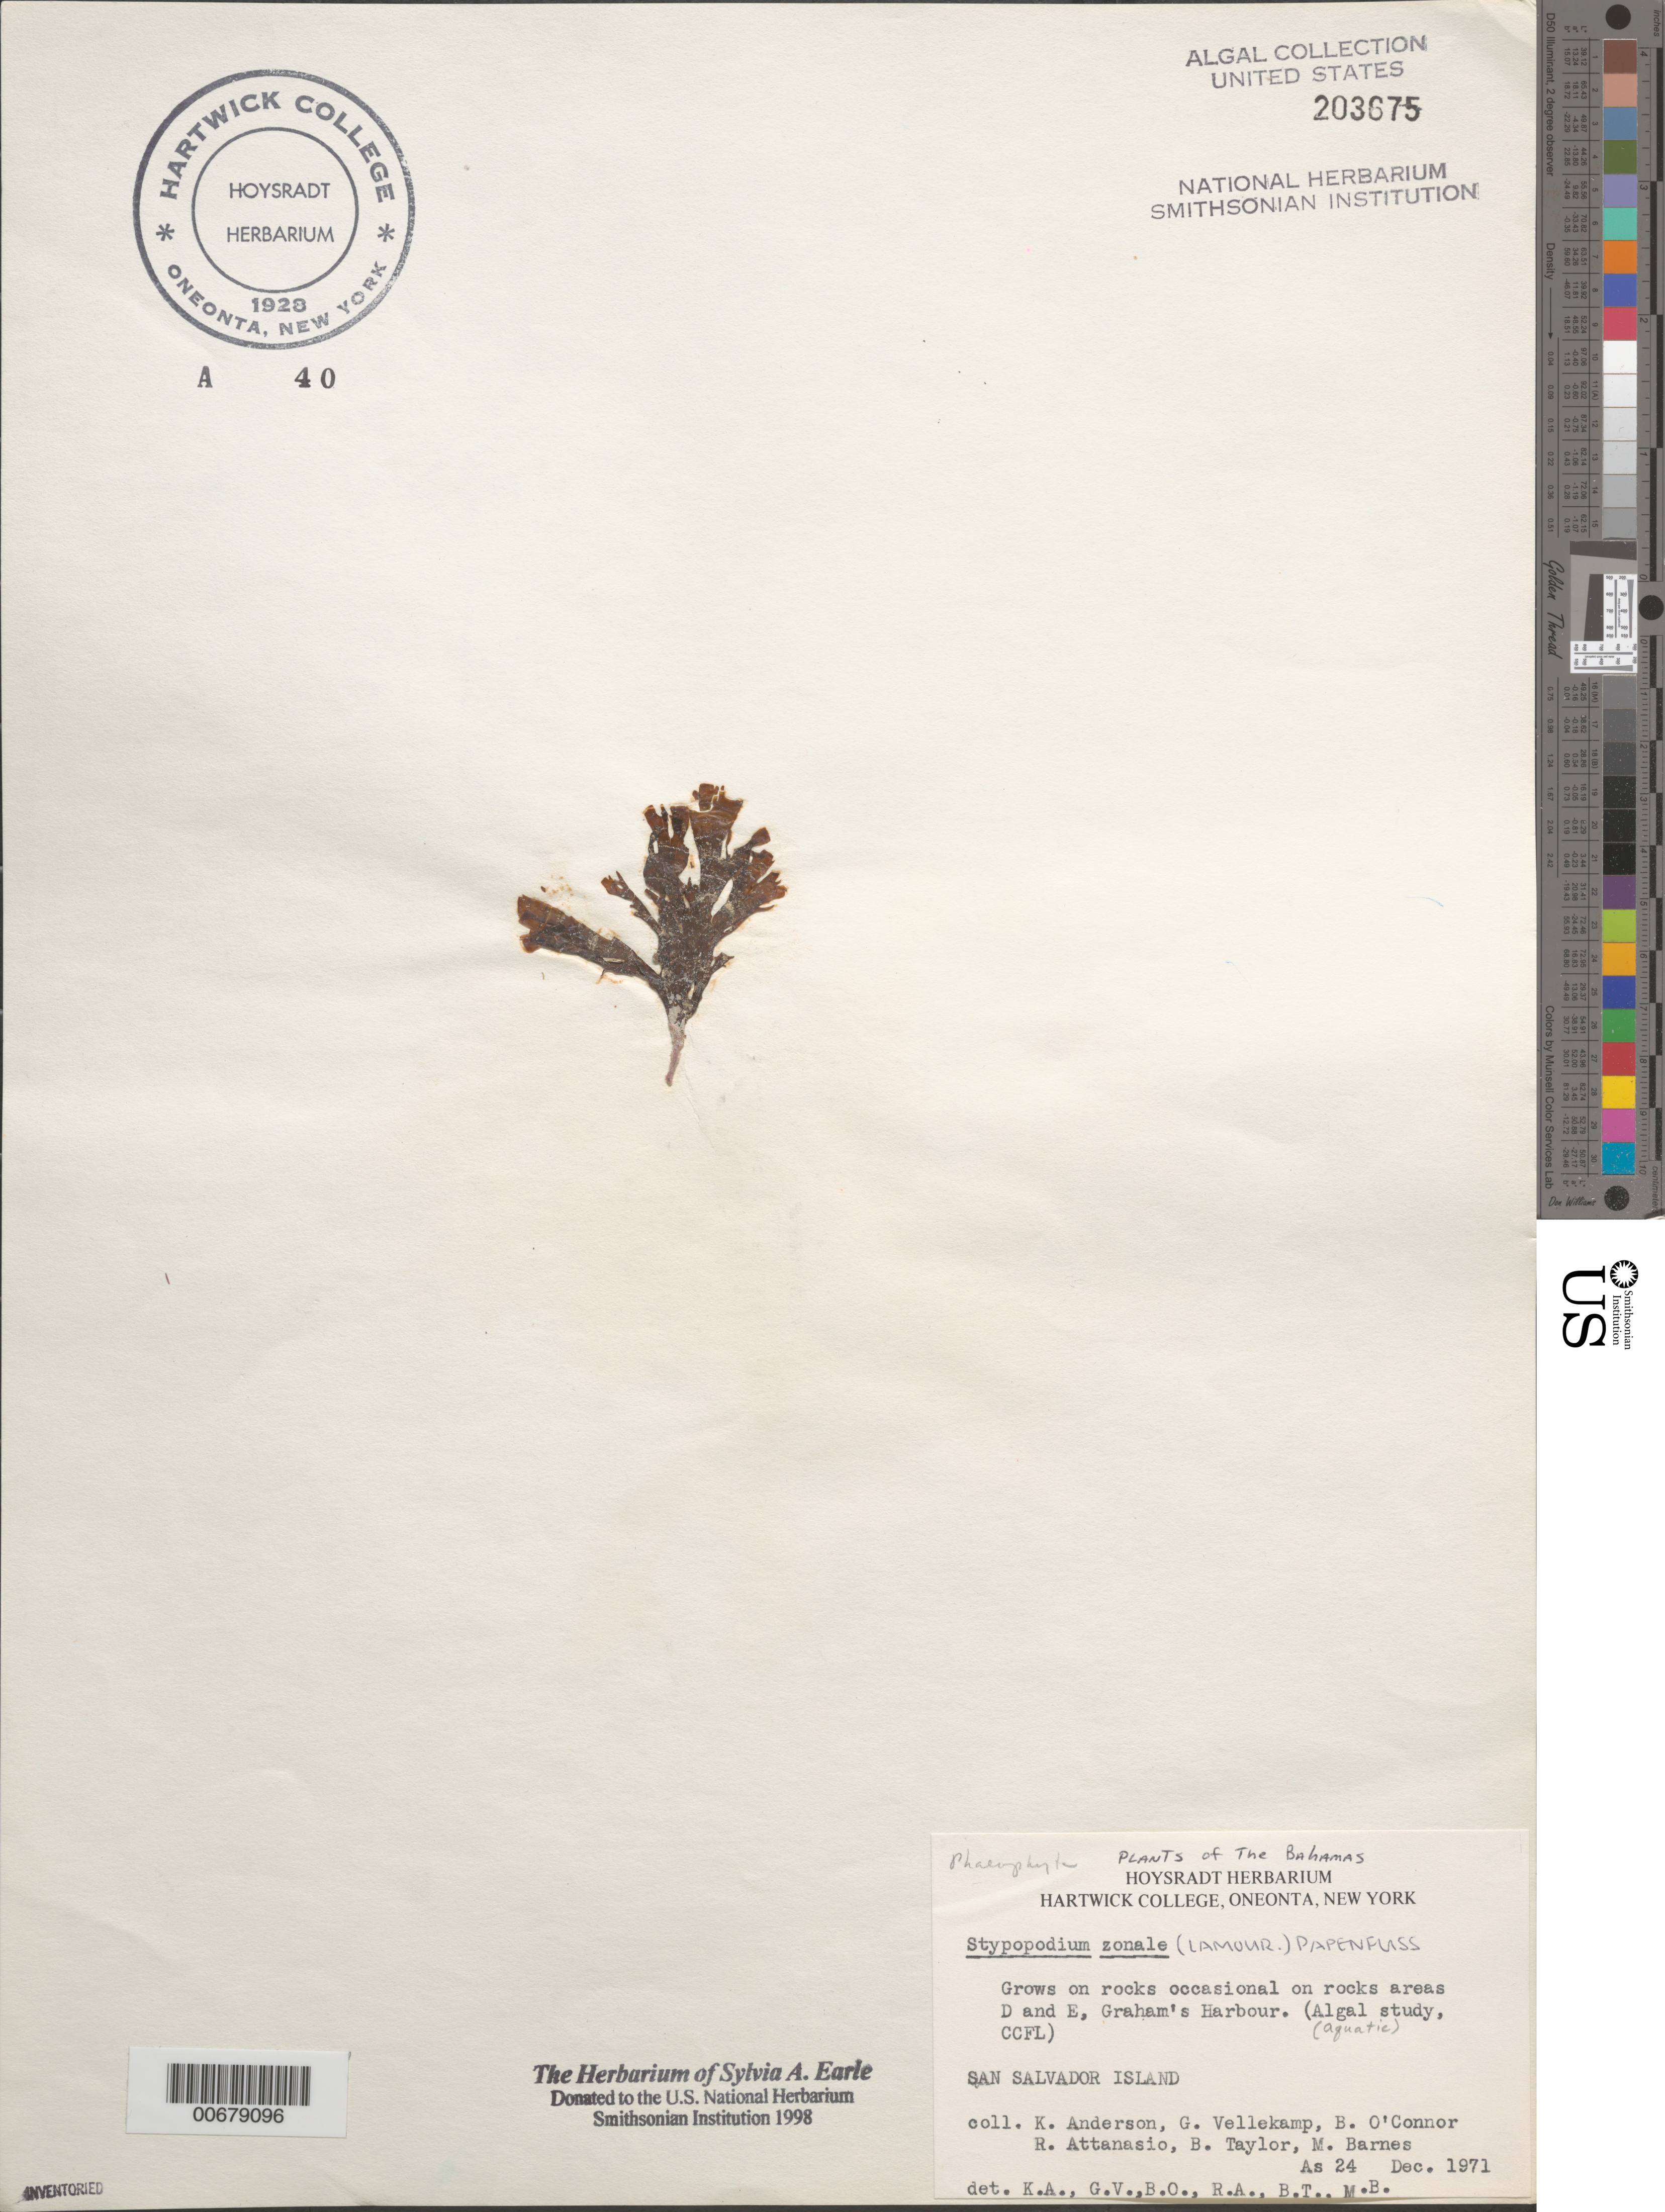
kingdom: Chromista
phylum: Ochrophyta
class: Phaeophyceae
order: Dictyotales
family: Dictyotaceae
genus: Stypopodium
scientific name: Stypopodium zonale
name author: (J.V.Lamouroux) Papenf.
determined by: Anderson, K.; et al.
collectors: K. Anderson, G. Vellekamp, B. O'Connor, R. Attanasio, B. Taylor & M. Barnes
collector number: As 24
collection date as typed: Dec 1971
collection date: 1971-12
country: Bahamas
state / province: San Salvador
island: San Salvador Island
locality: Graham's Harbour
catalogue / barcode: US 203675